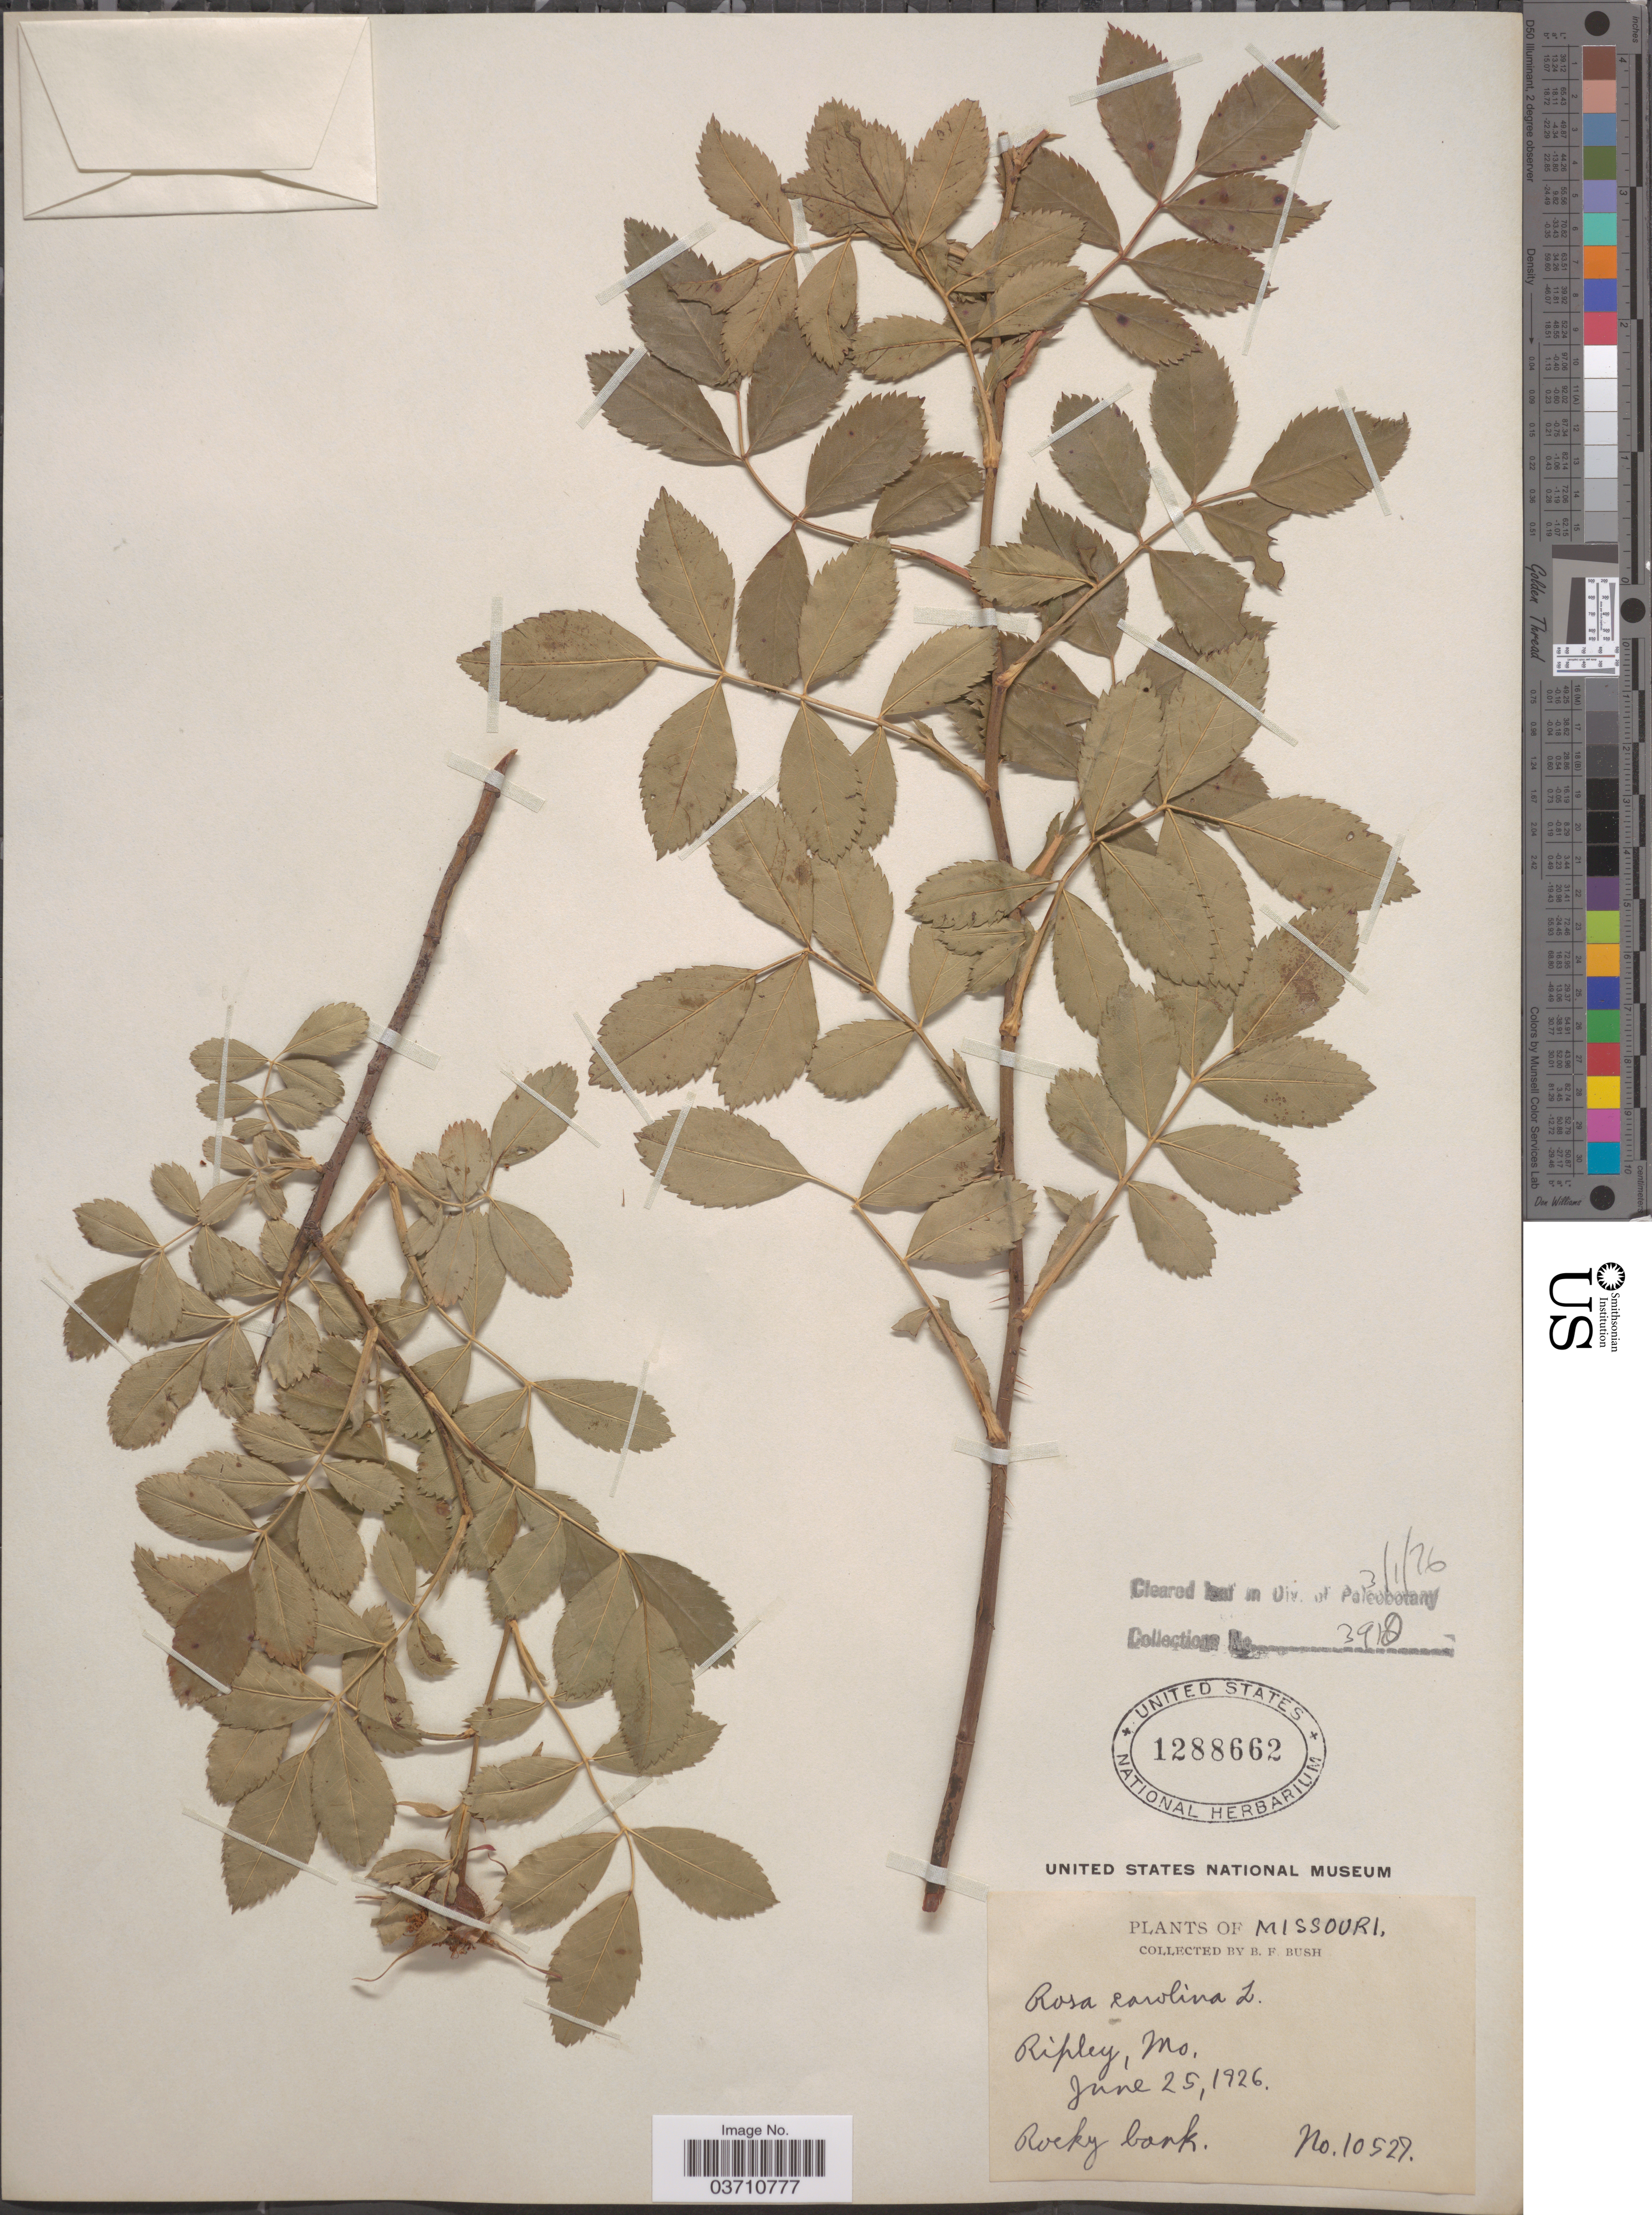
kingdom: Plantae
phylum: Tracheophyta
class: Magnoliopsida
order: Rosales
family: Rosaceae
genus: Rosa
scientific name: Rosa carolina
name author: L.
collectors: B. F. Bush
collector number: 10527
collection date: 1926-06-25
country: United States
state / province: Missouri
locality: Ripley.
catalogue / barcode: US 1288662